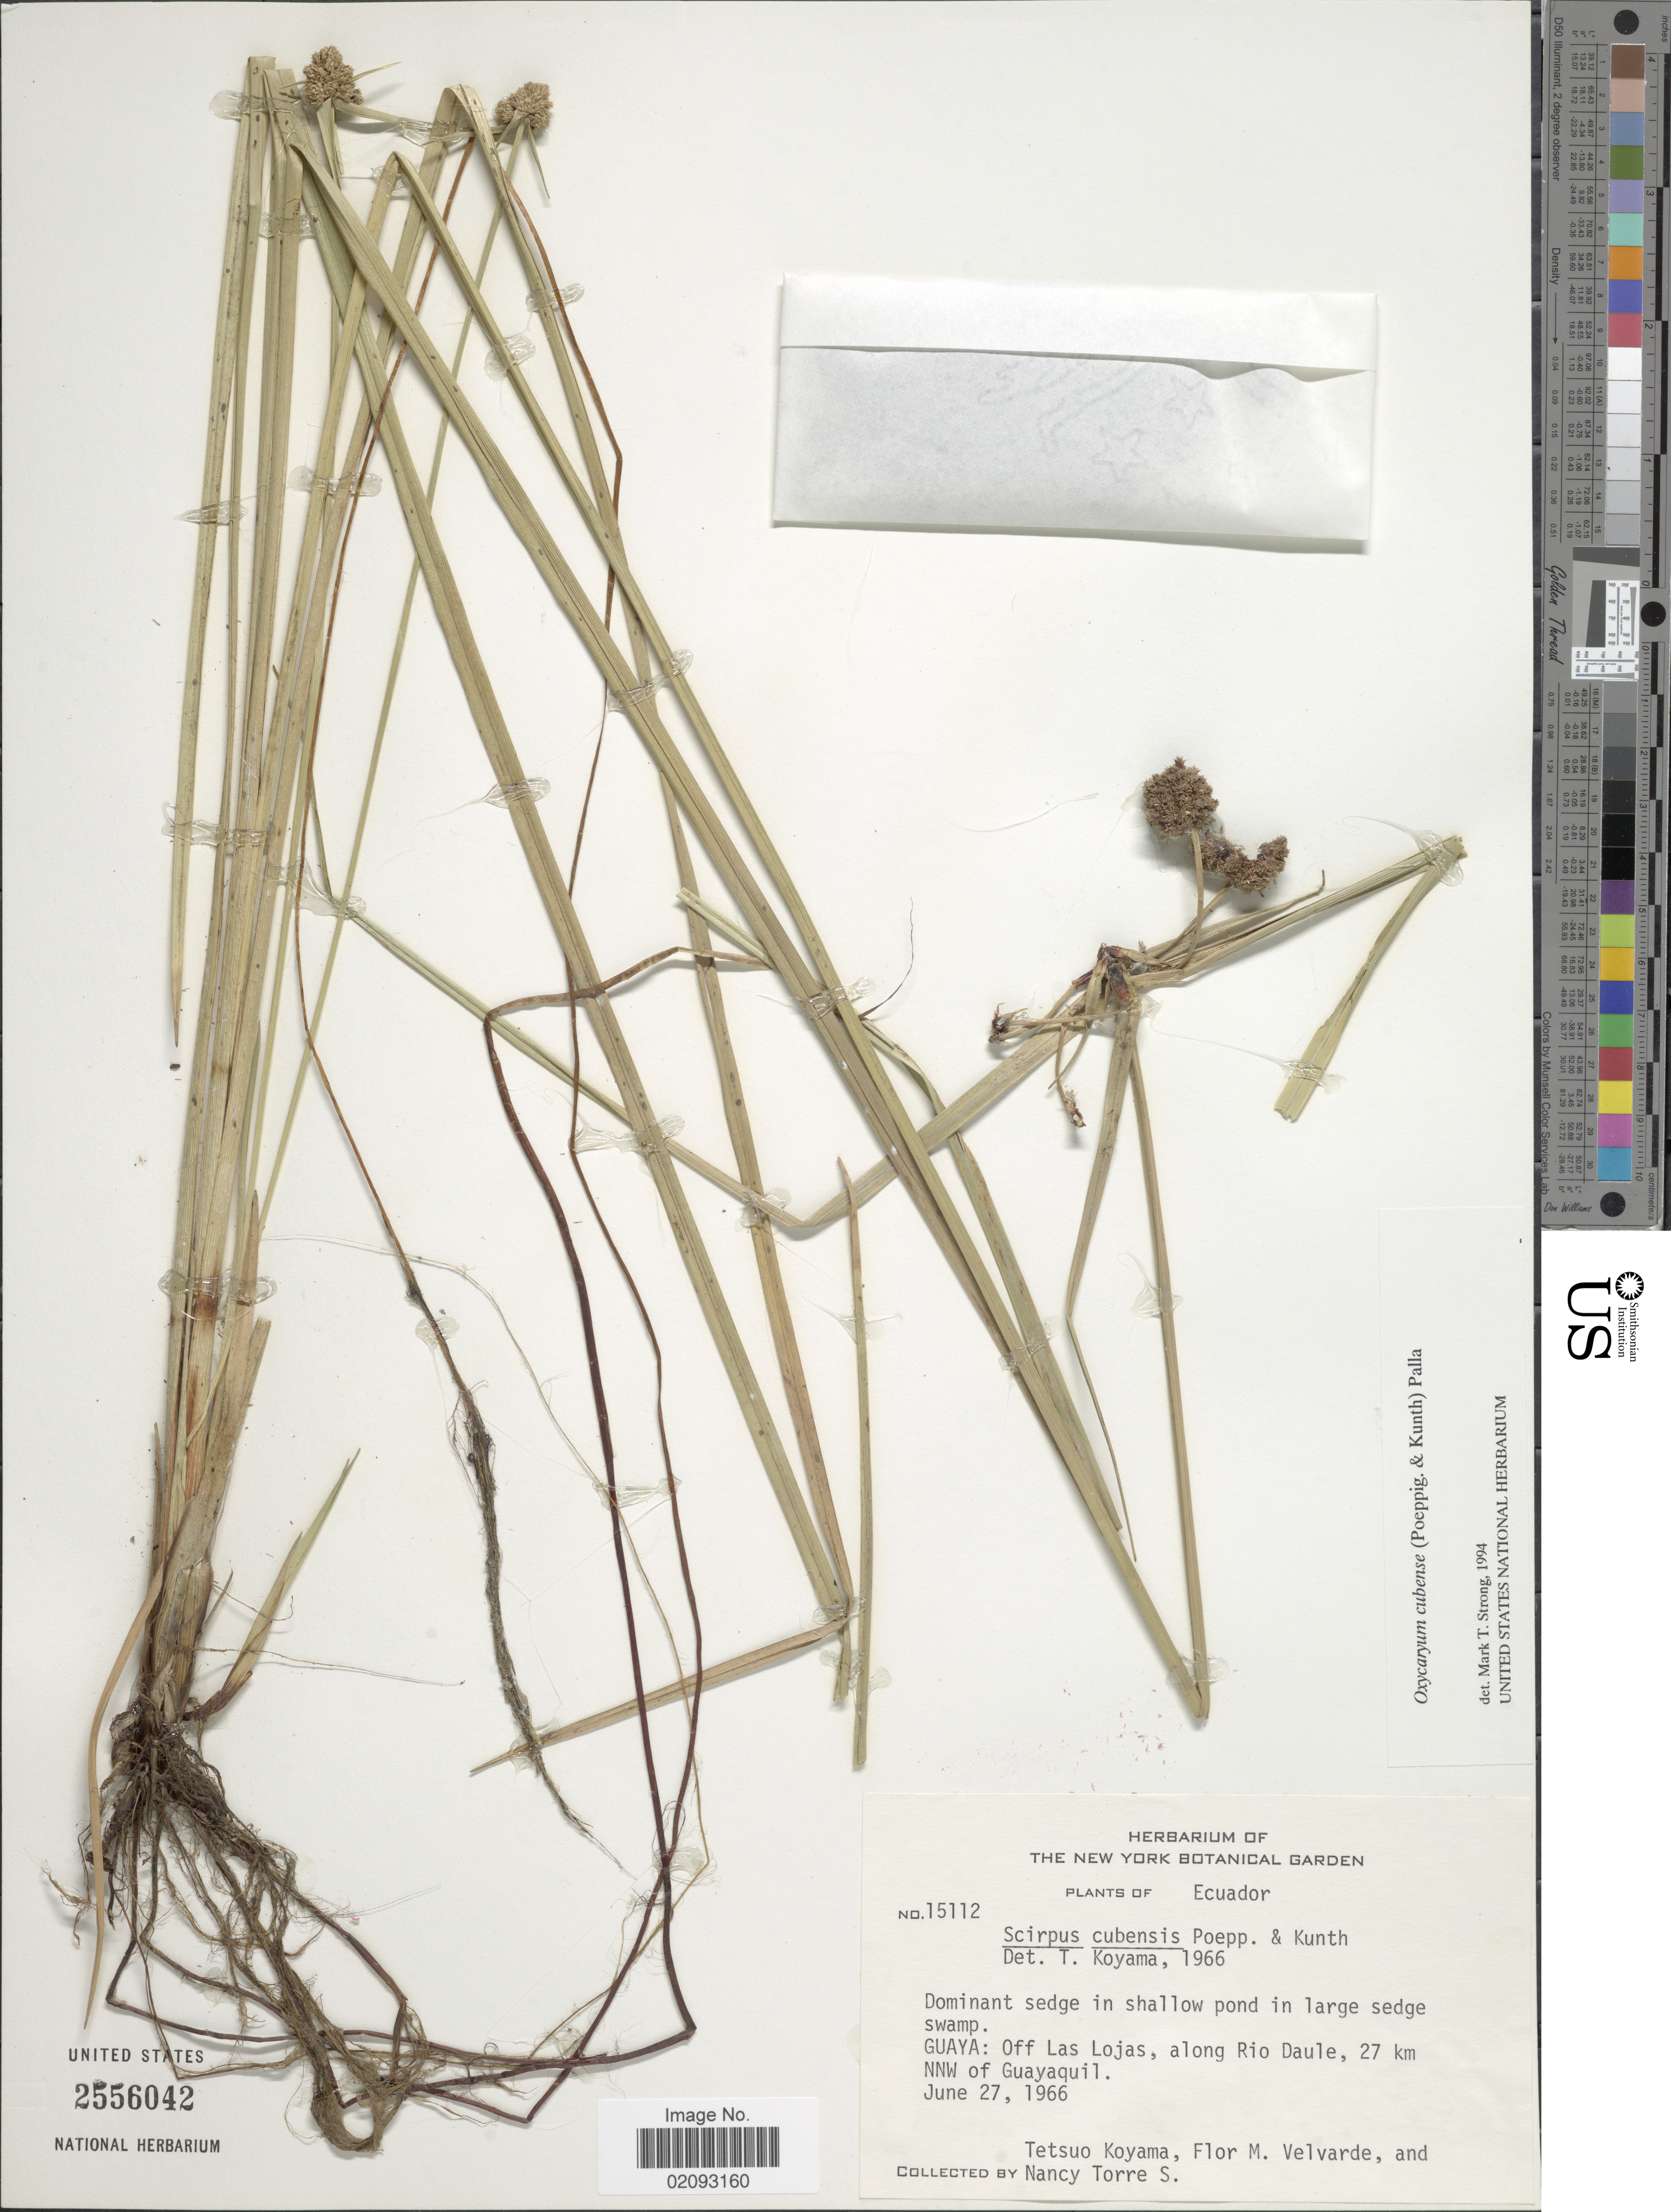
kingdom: Plantae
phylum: Tracheophyta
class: Liliopsida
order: Poales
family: Cyperaceae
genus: Cyperus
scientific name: Cyperus blepharoleptos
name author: Steud.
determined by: Strong, M. T., (US), Smithsonian Institution - National Museum of Natural History (UNITED STATES)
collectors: T. Koyama, F. M. Valverde & N. Torre S.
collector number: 15112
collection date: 1966-06-27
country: Ecuador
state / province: Loja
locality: Guaya: Off Las Lojas, along Rio Daule, 27 km NNW of Guayaquil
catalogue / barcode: US 2556042